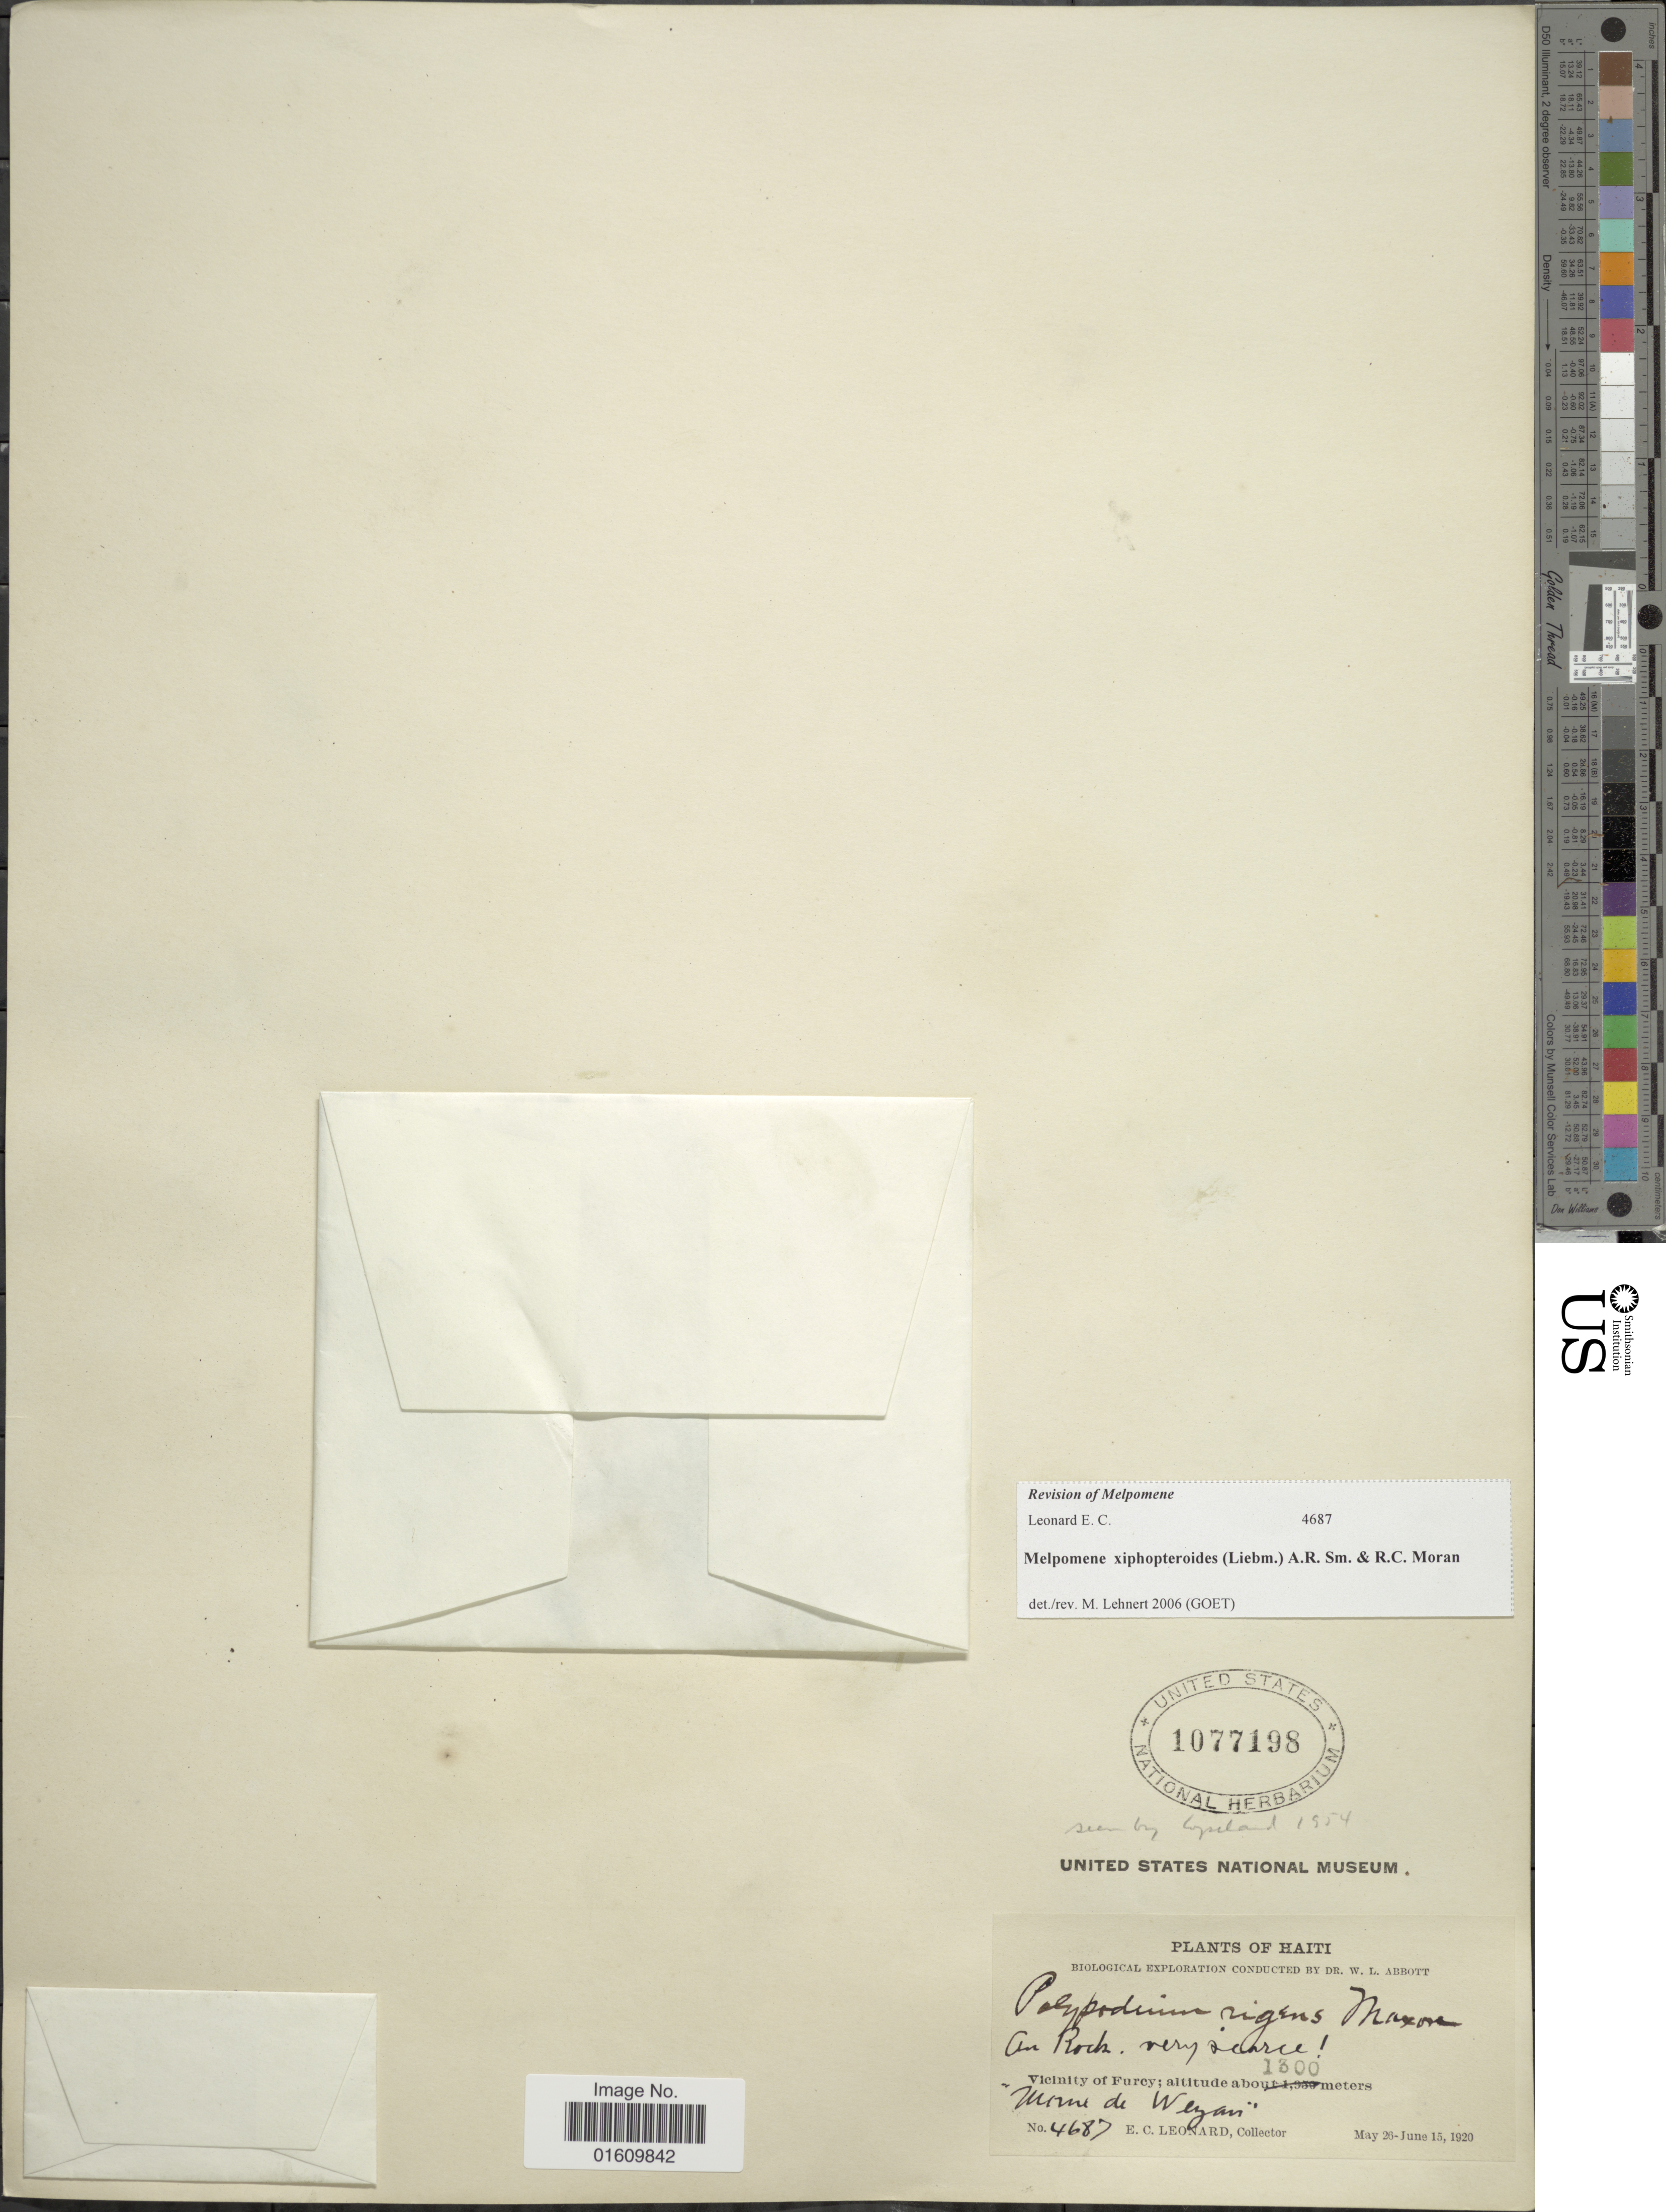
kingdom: Plantae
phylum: Tracheophyta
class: Polypodiopsida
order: Polypodiales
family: Polypodiaceae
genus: Melpomene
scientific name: Melpomene xiphopteroides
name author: (Liebm.) A.R. Sm. & R.C. Moran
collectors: E. C. Leonard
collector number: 4687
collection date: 1920-05-26/1920-06-15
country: Haiti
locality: Vicinity of Furcy, Morne de Wegan. [interpreted]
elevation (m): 1300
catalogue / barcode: US 1077198